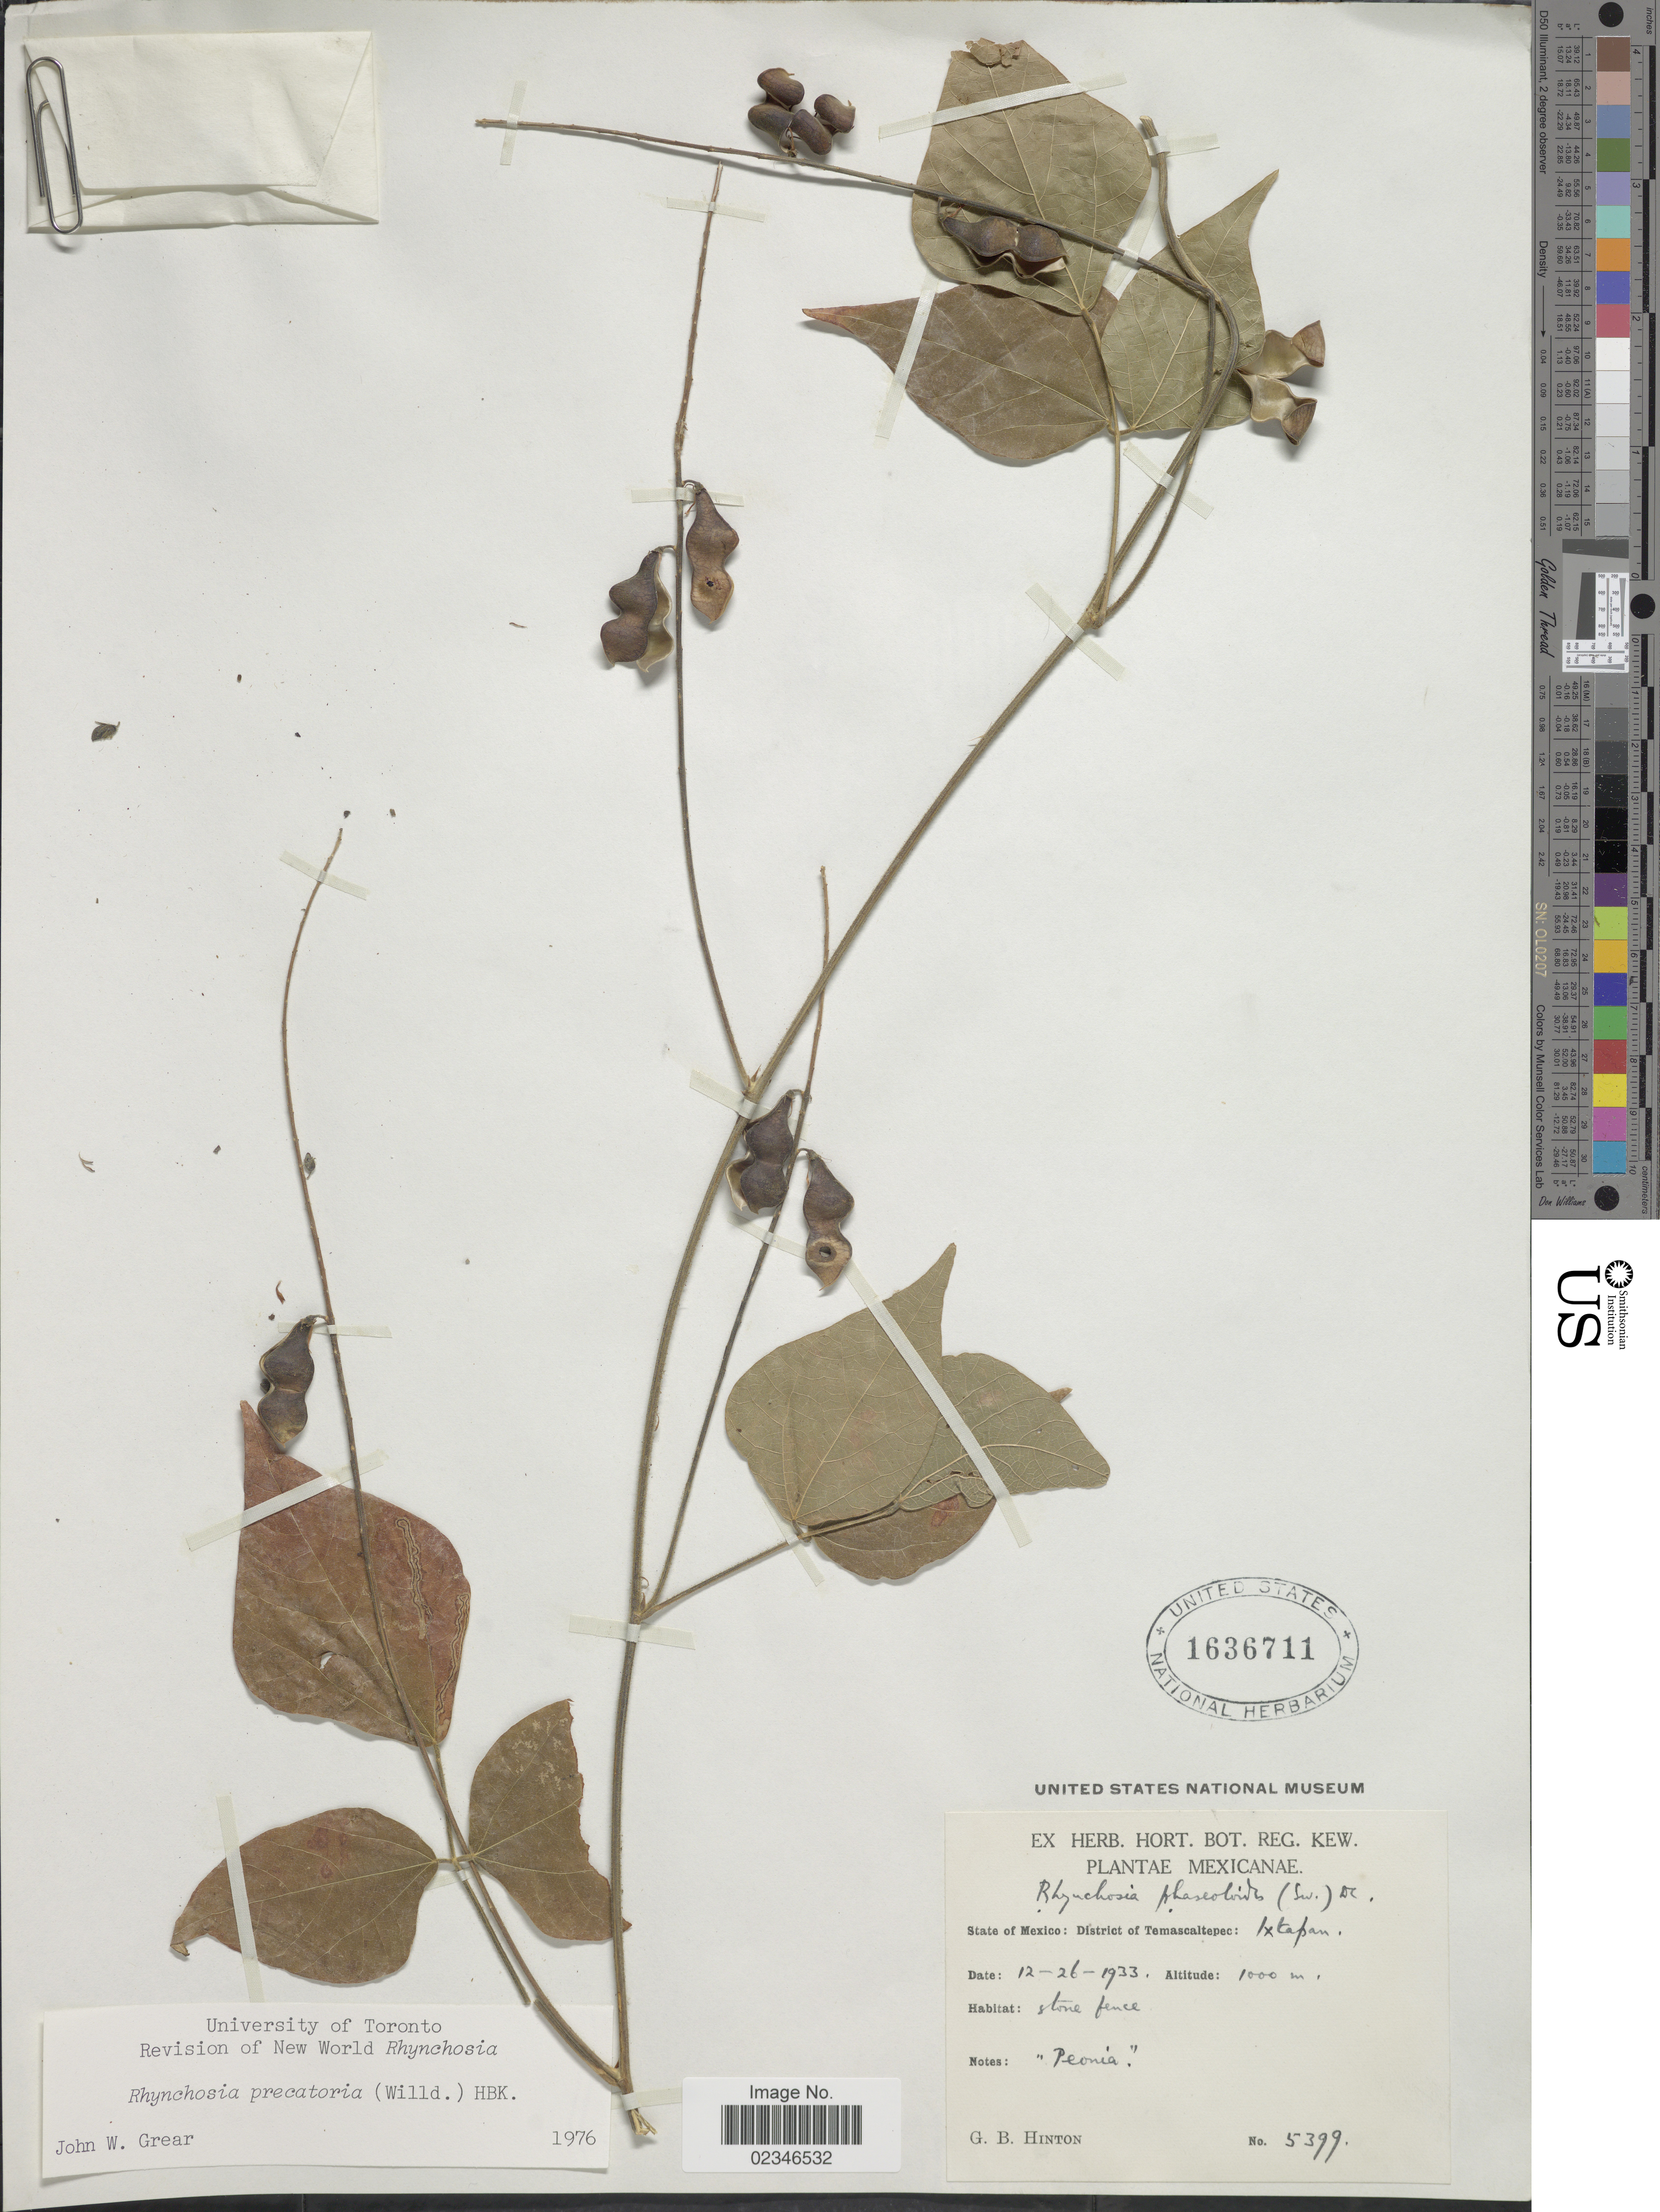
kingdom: Plantae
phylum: Tracheophyta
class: Magnoliopsida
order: Fabales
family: Fabaceae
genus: Rhynchosia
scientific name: Rhynchosia precatoria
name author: (Willd.) DC.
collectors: G. B. Hinton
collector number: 5399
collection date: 1933-12-26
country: Mexico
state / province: México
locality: State of Mexico: District of Temascaltepec: Ixtapan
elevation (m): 1000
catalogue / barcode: US 1636711